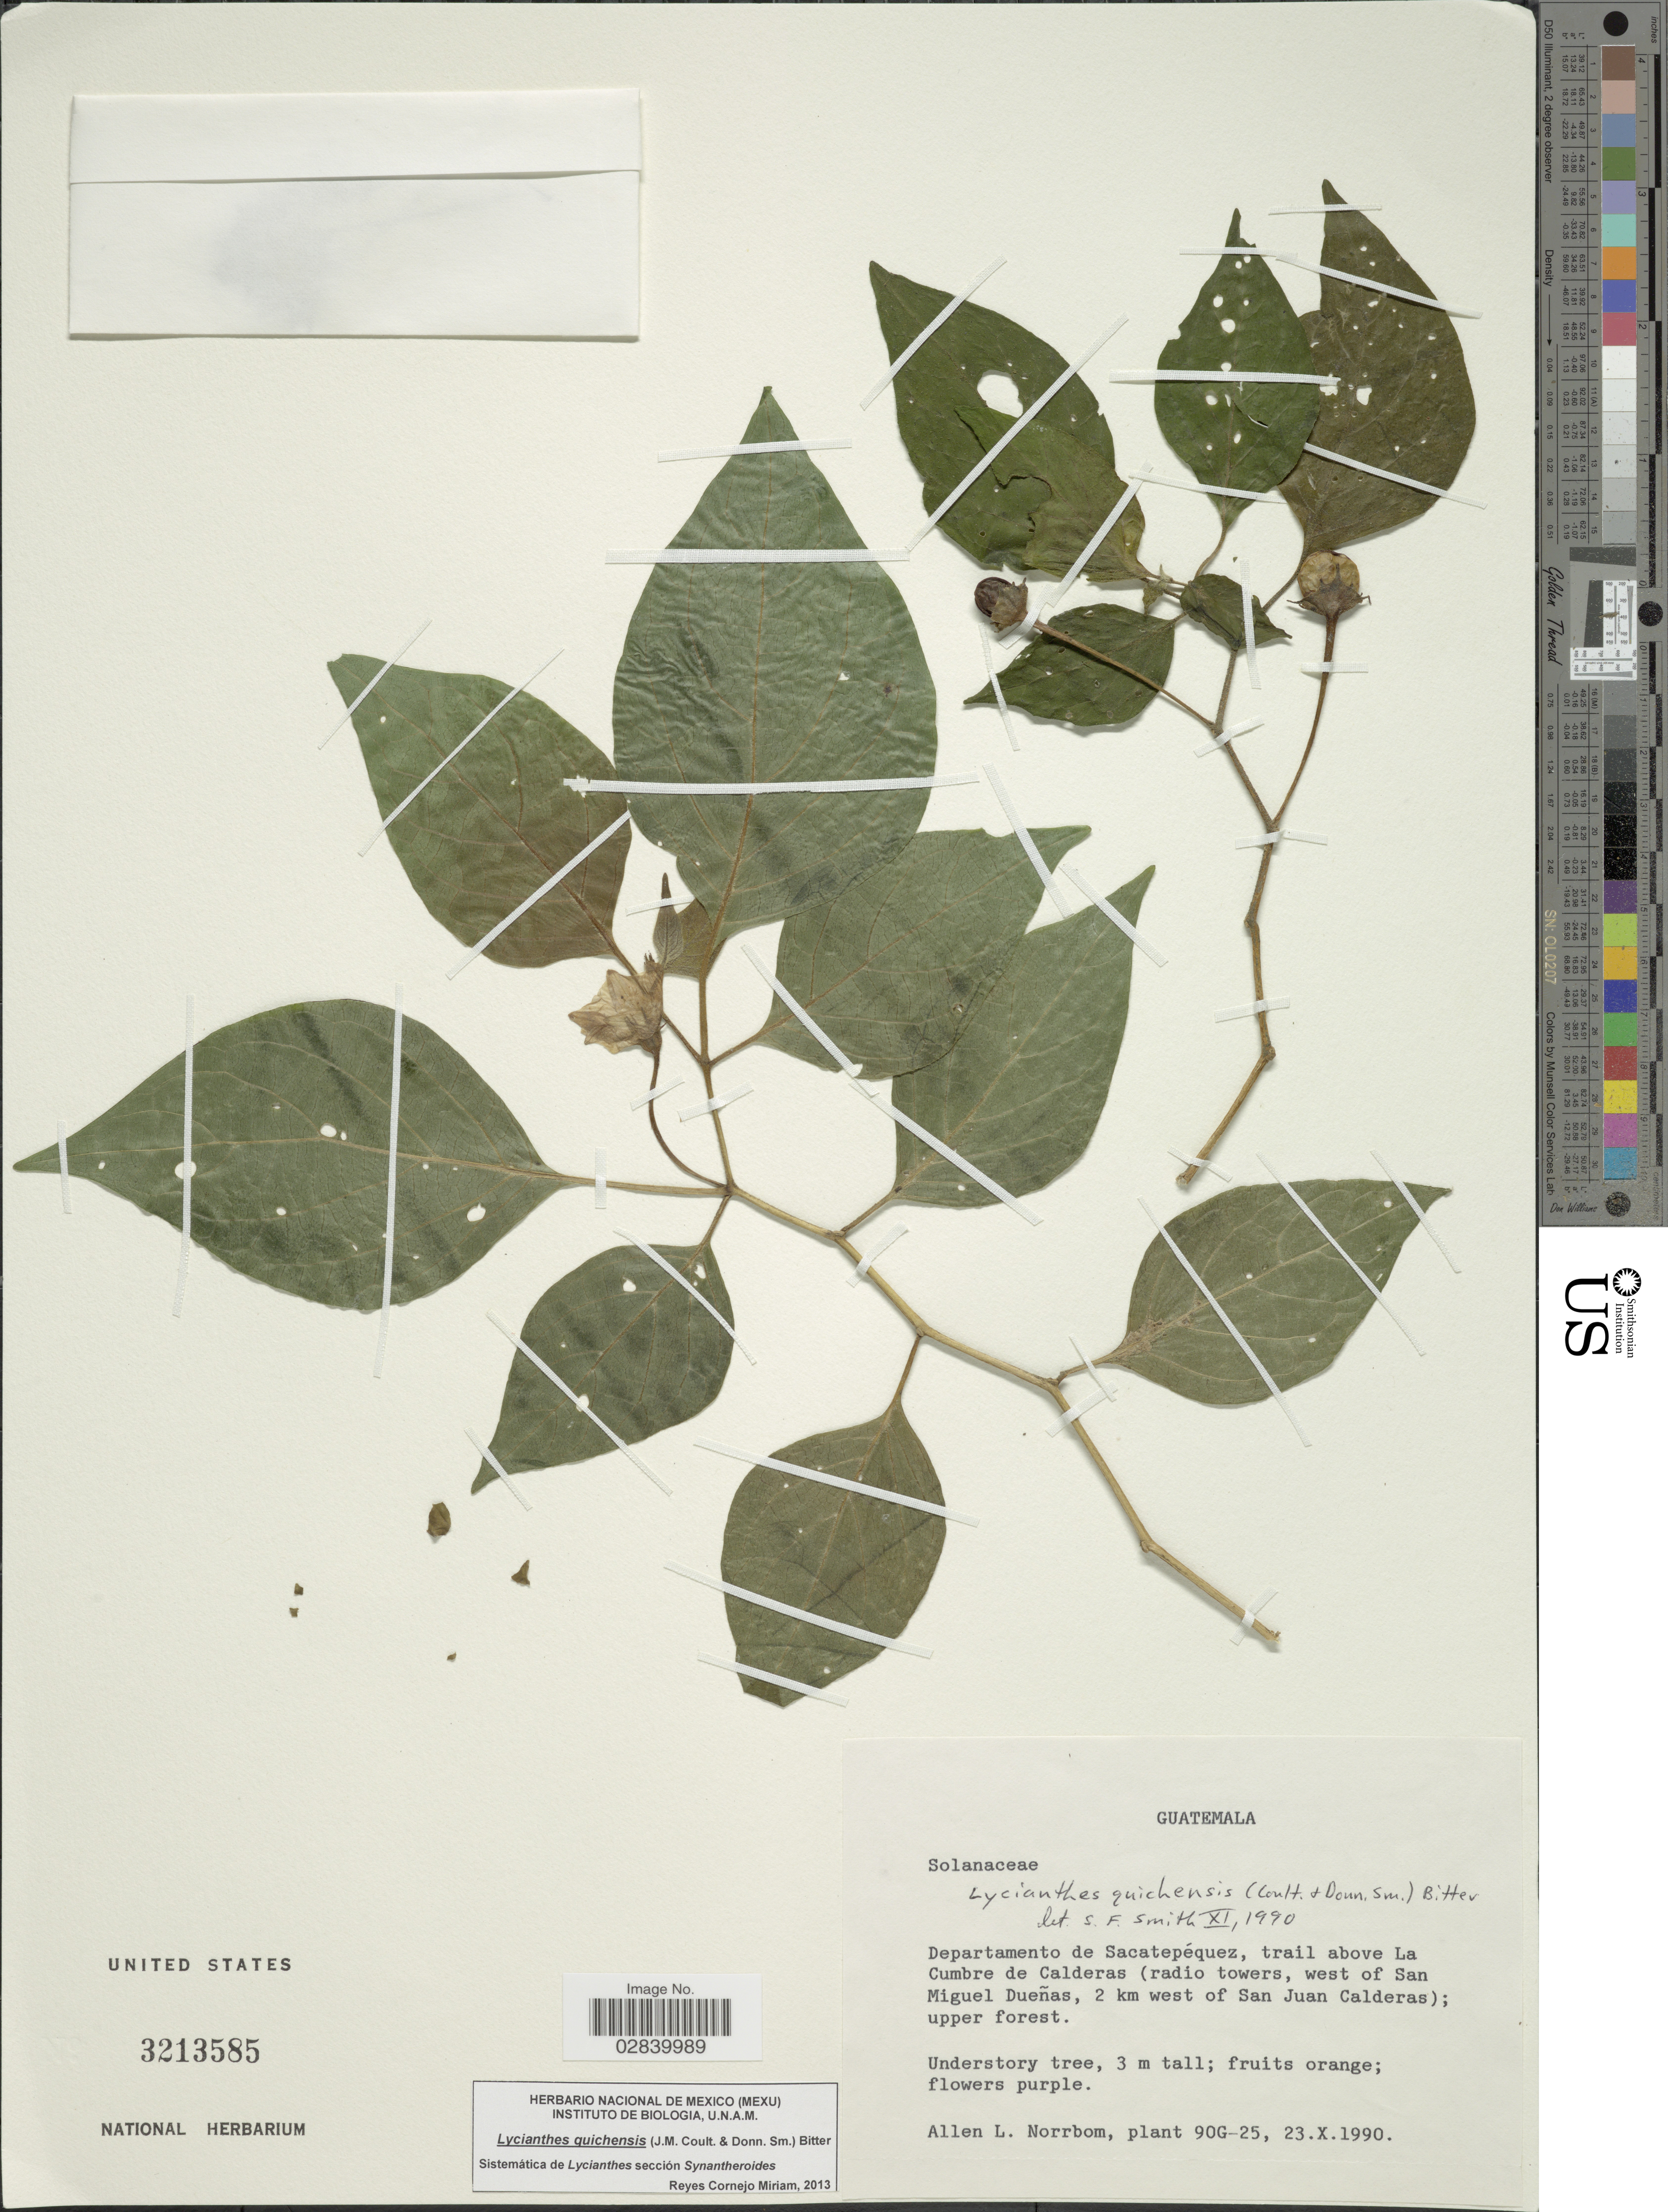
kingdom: Plantae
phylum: Tracheophyta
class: Magnoliopsida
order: Solanales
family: Solanaceae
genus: Lycianthes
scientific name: Lycianthes quichensis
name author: (J.M. Coult. & Donn. Sm.) Bitter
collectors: A. L. Norrbom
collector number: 90G-25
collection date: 1990-10-23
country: Guatemala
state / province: Sacatepéquez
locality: Departamento de Sacatapéquez, trail above La Cumbre de Calderas (radio towers, west of San Miguel Dueñas, 2 km west of San Juan Calderas).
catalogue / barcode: US 3213585